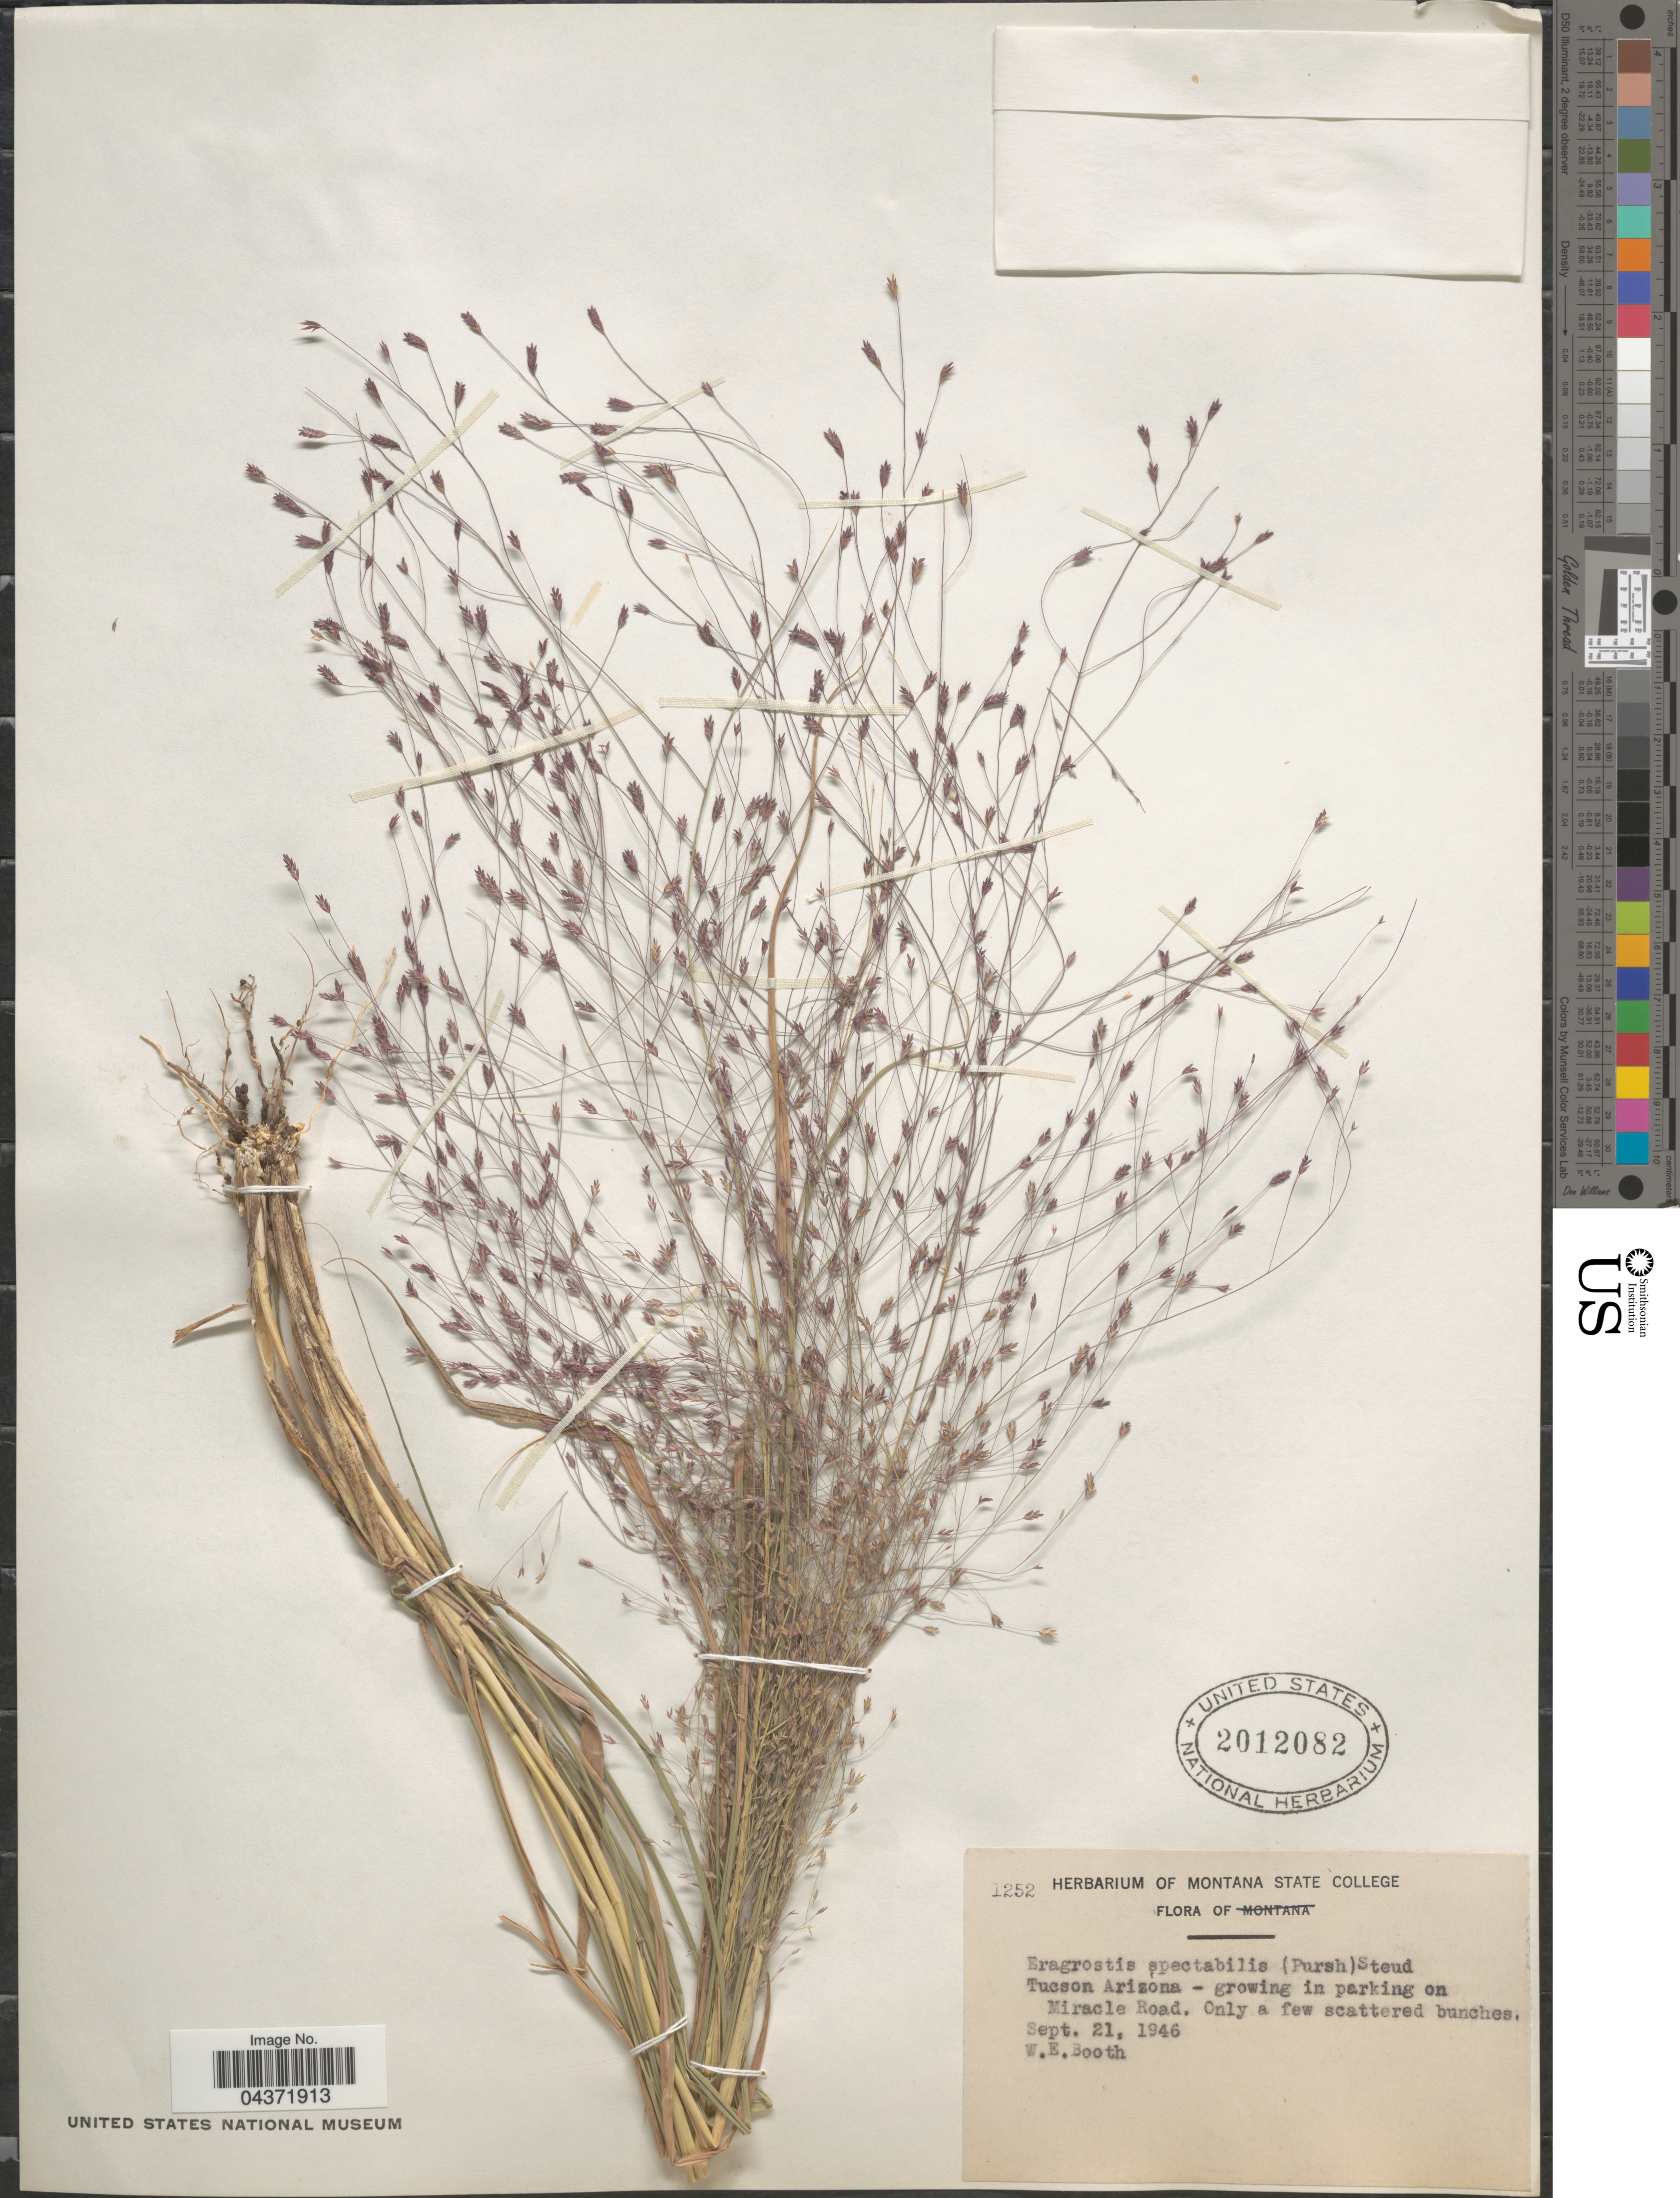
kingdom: Plantae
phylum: Tracheophyta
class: Liliopsida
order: Poales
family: Poaceae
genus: Eragrostis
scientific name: Eragrostis spectabilis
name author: (Pursh) Steud.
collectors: W. Booth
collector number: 1252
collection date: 1946-09-21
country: United States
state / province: Arizona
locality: Tucson - in parking on Miracle Road.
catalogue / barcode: US 2012082